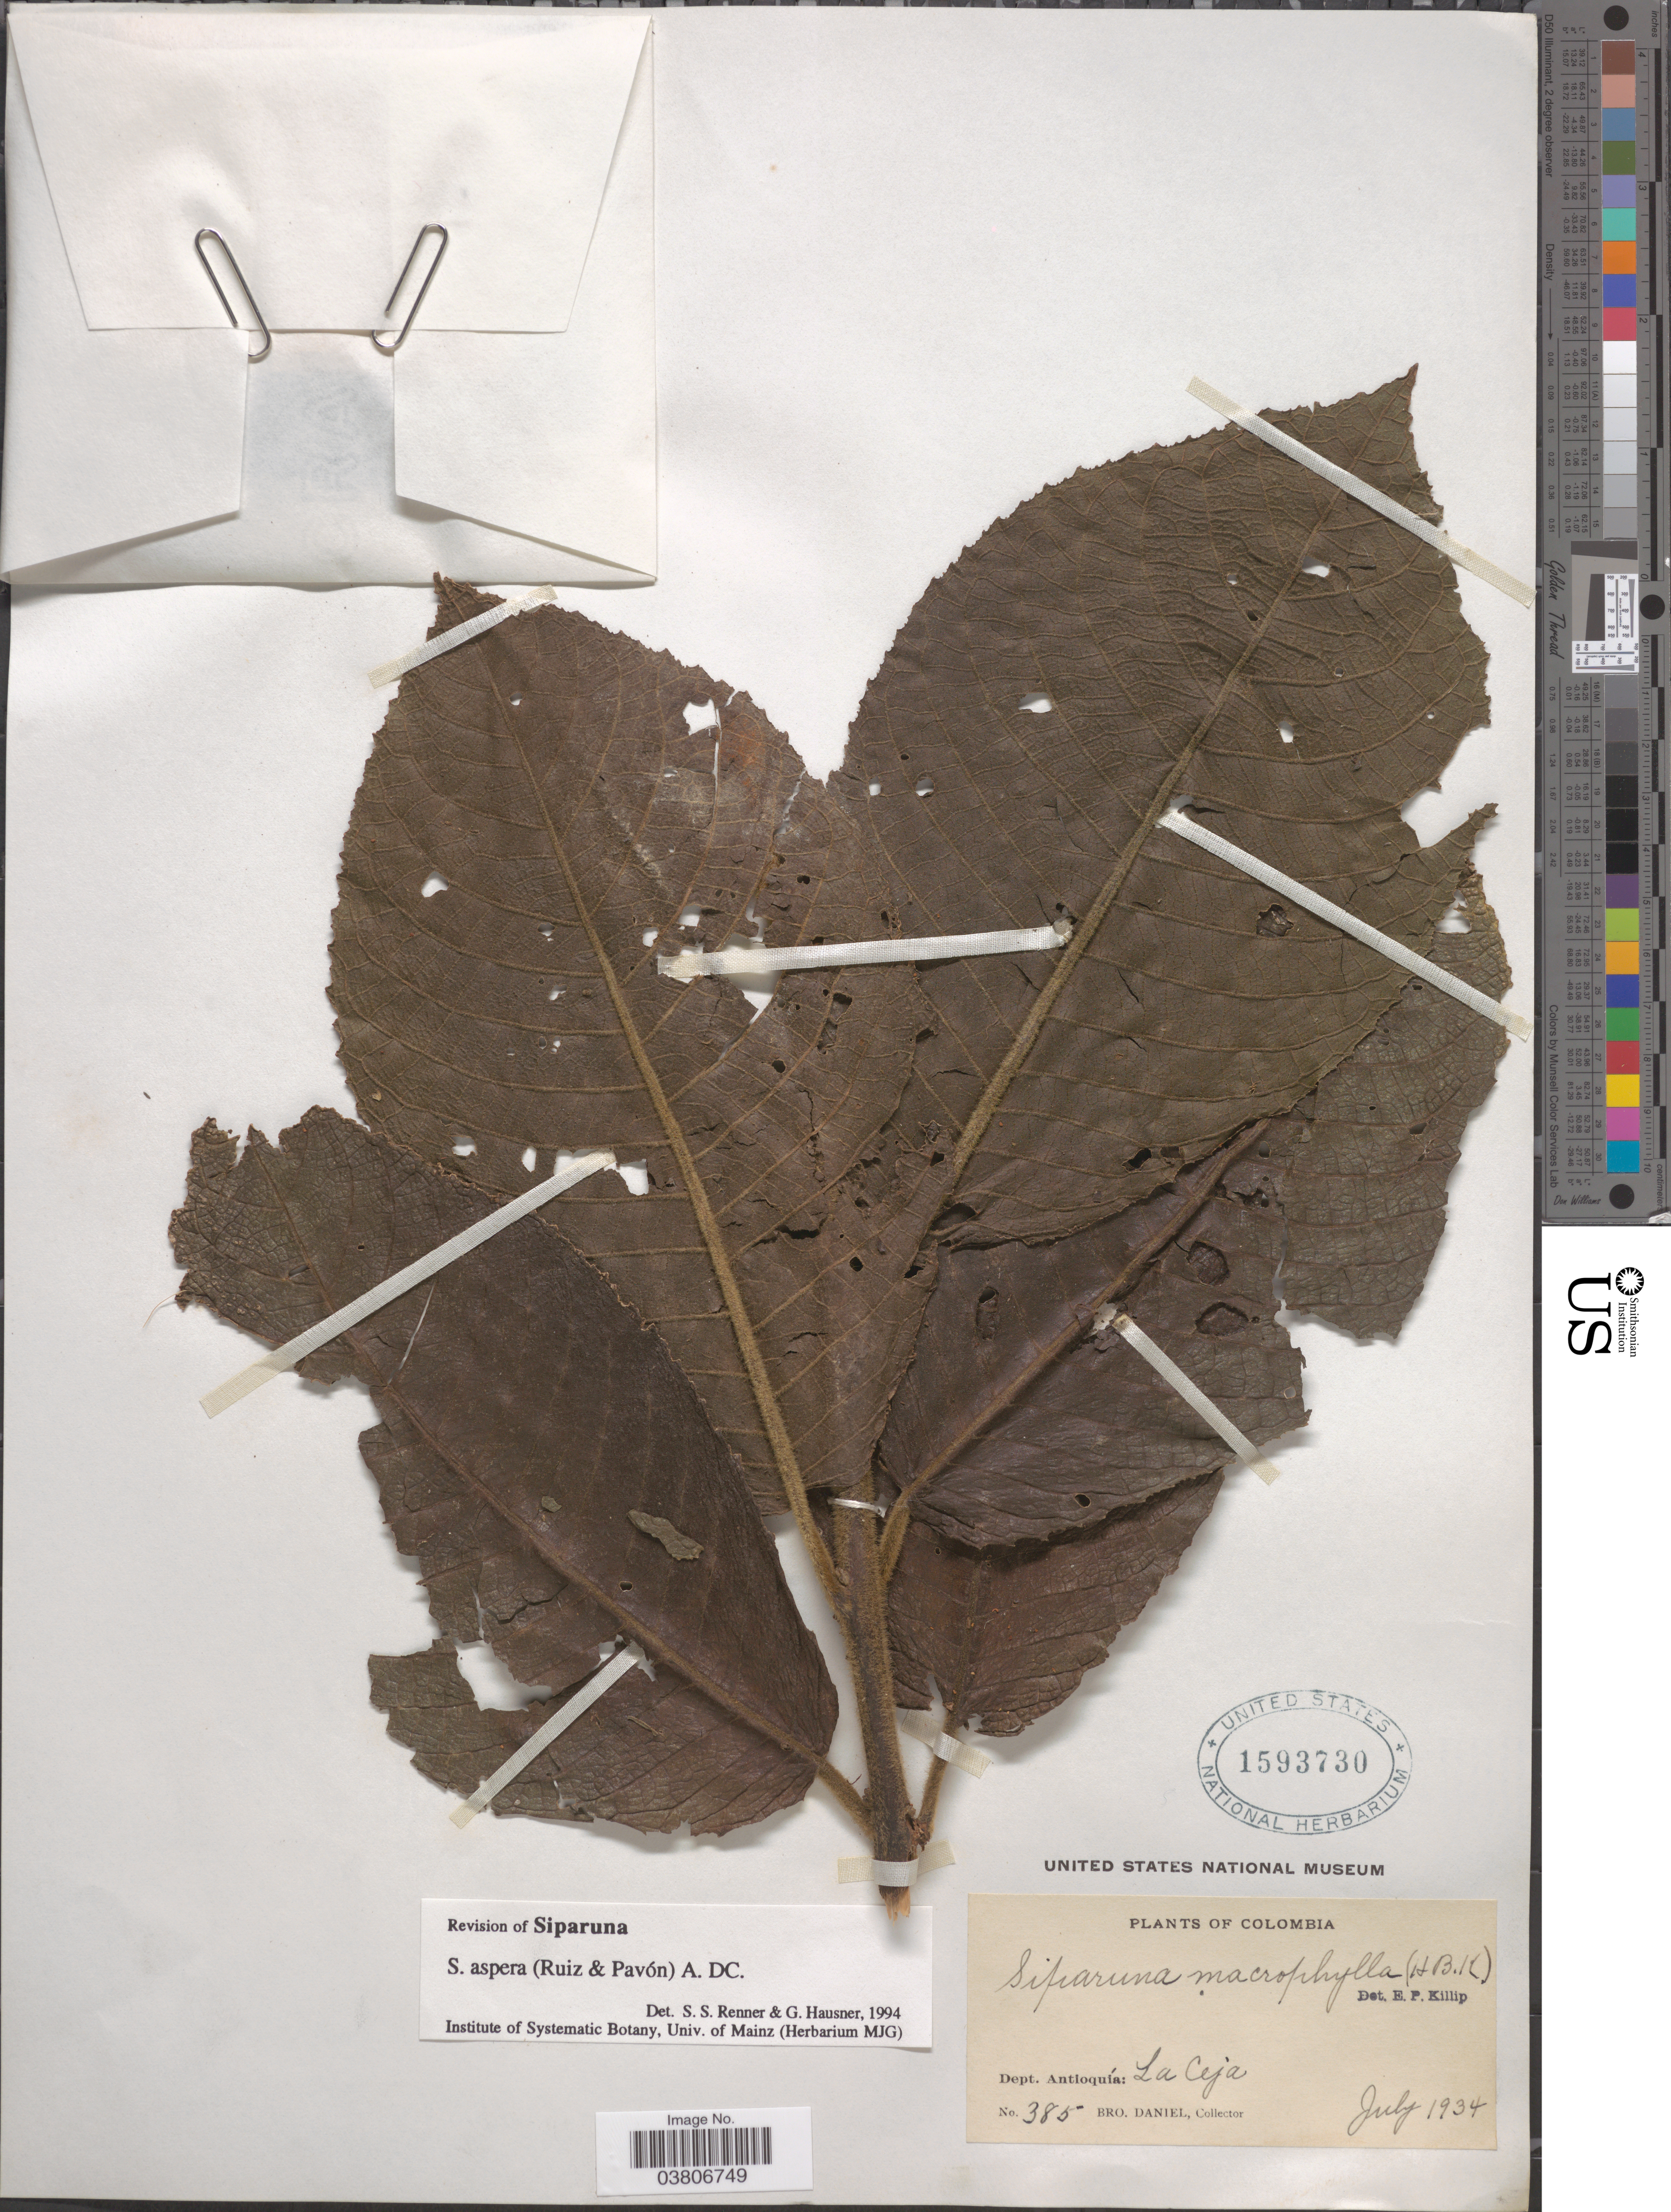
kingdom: Plantae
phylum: Tracheophyta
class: Magnoliopsida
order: Laurales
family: Siparunaceae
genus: Siparuna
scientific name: Siparuna aspera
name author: (Ruiz & Pav.) A. DC.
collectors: Bro. Daniel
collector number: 385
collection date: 1934-07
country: Colombia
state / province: Antioquia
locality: Dept. Antioquía: La Ceja.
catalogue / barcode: US 1593730